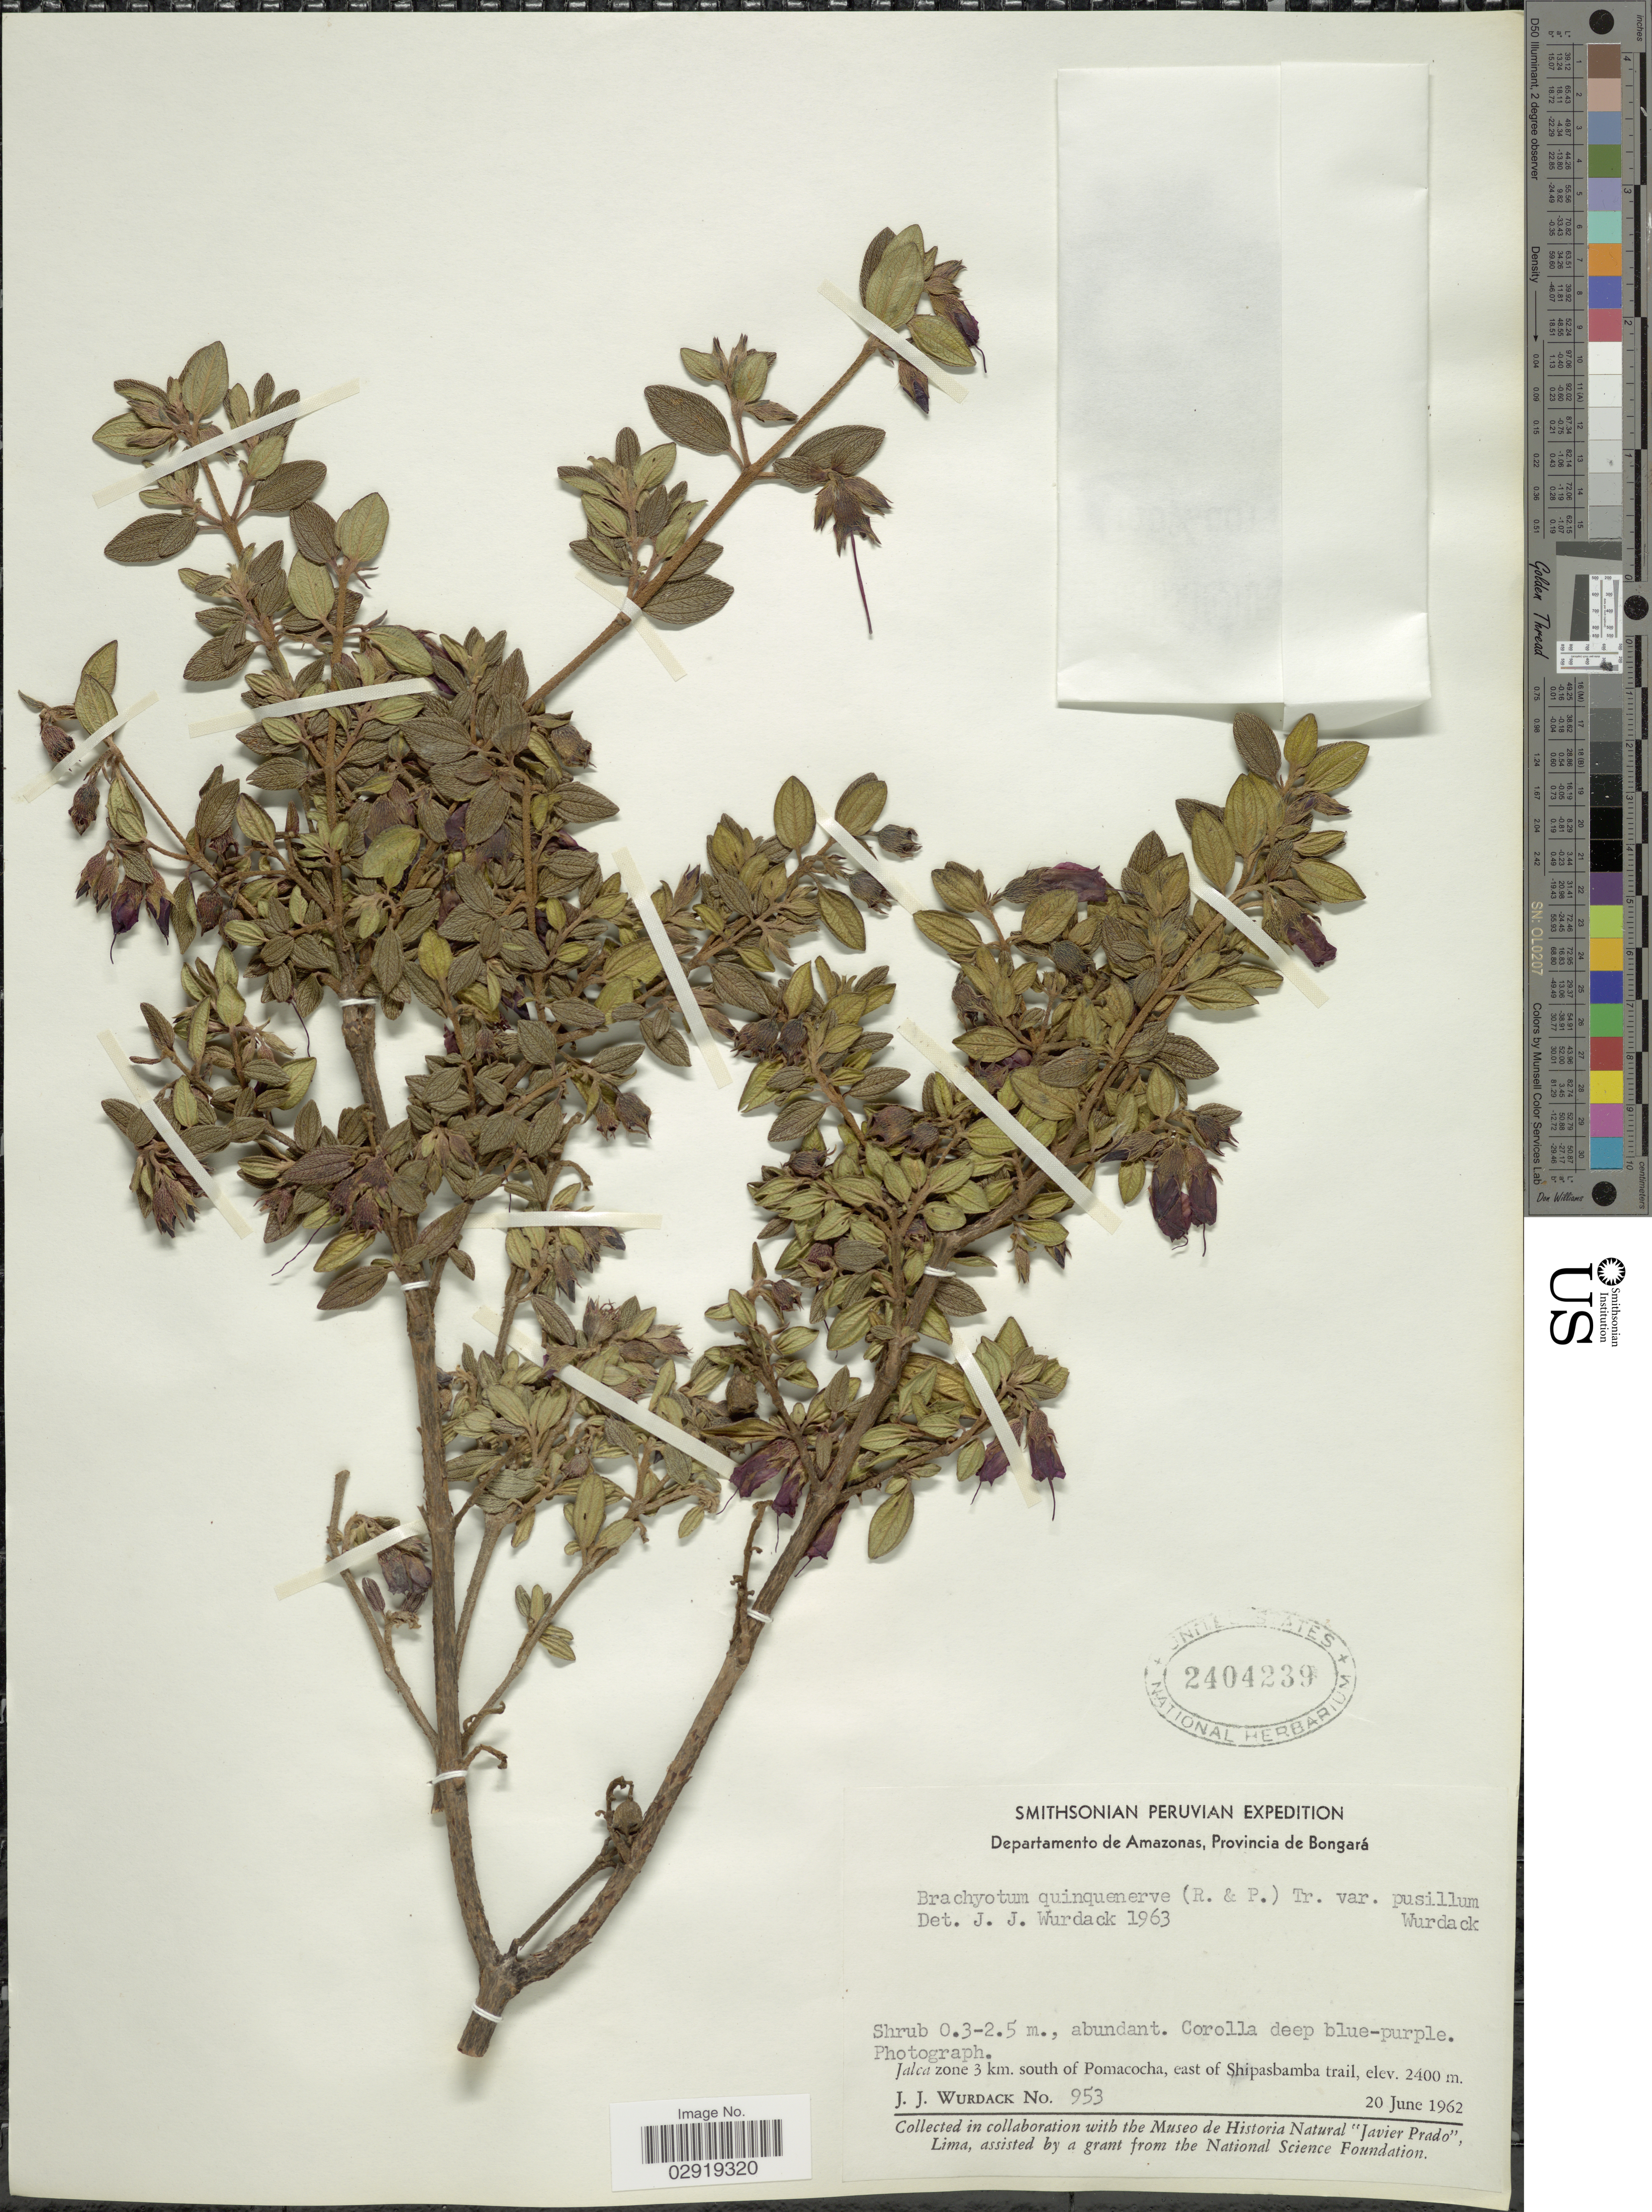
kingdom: Plantae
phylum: Tracheophyta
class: Magnoliopsida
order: Myrtales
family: Melastomataceae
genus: Brachyotum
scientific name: Brachyotum quinquenerve var. pusillum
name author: Wurdack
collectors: J. J. Wurdack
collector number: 953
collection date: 1962-06-20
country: Peru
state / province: Amazonas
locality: Departamento de Amazonas, Provincia de Bongará. Jalca zone 3 km. south of Pomacocha, east of Shipasbamba trail.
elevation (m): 2400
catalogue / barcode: US 2404239